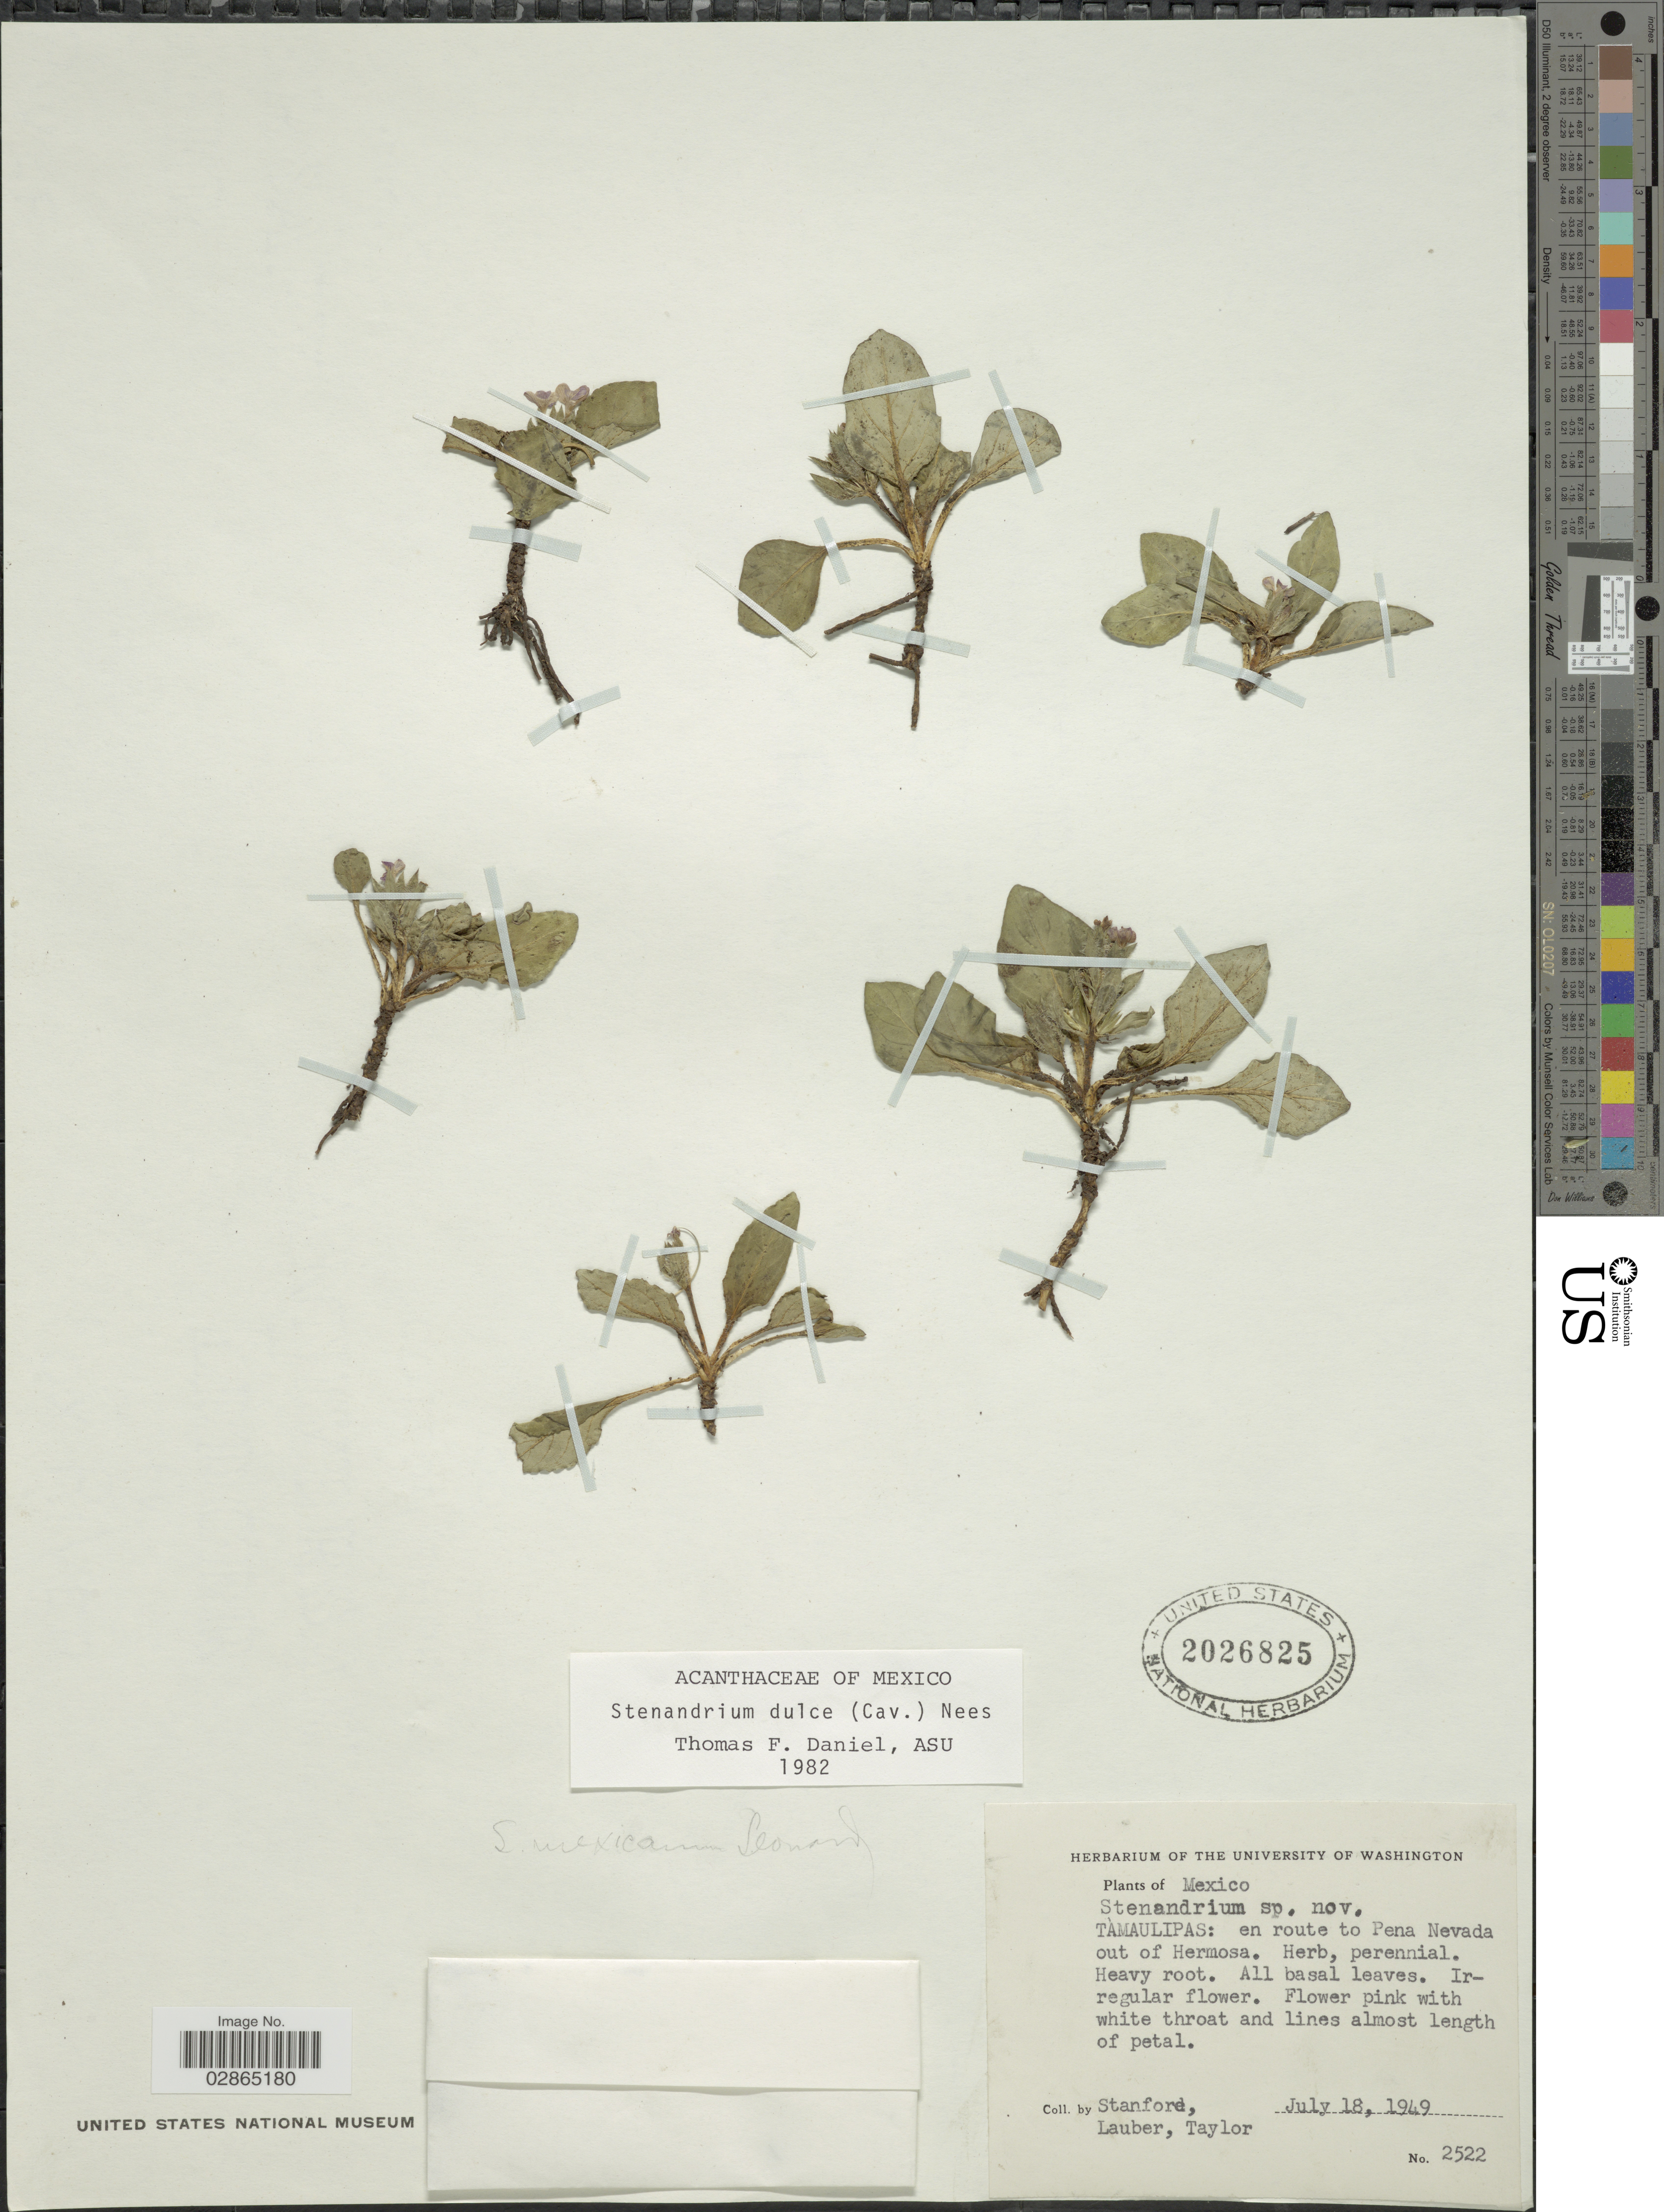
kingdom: Plantae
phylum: Tracheophyta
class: Magnoliopsida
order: Lamiales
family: Acanthaceae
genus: Stenandrium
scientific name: Stenandrium dulce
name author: (Cav.) Nees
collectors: -. Stanford, Lauber, -- & -- Taylor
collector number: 2522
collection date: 1949-07-18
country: Mexico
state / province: Tamaulipas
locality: En route to Pena Nevada out of Hermosa.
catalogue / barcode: US 2026825